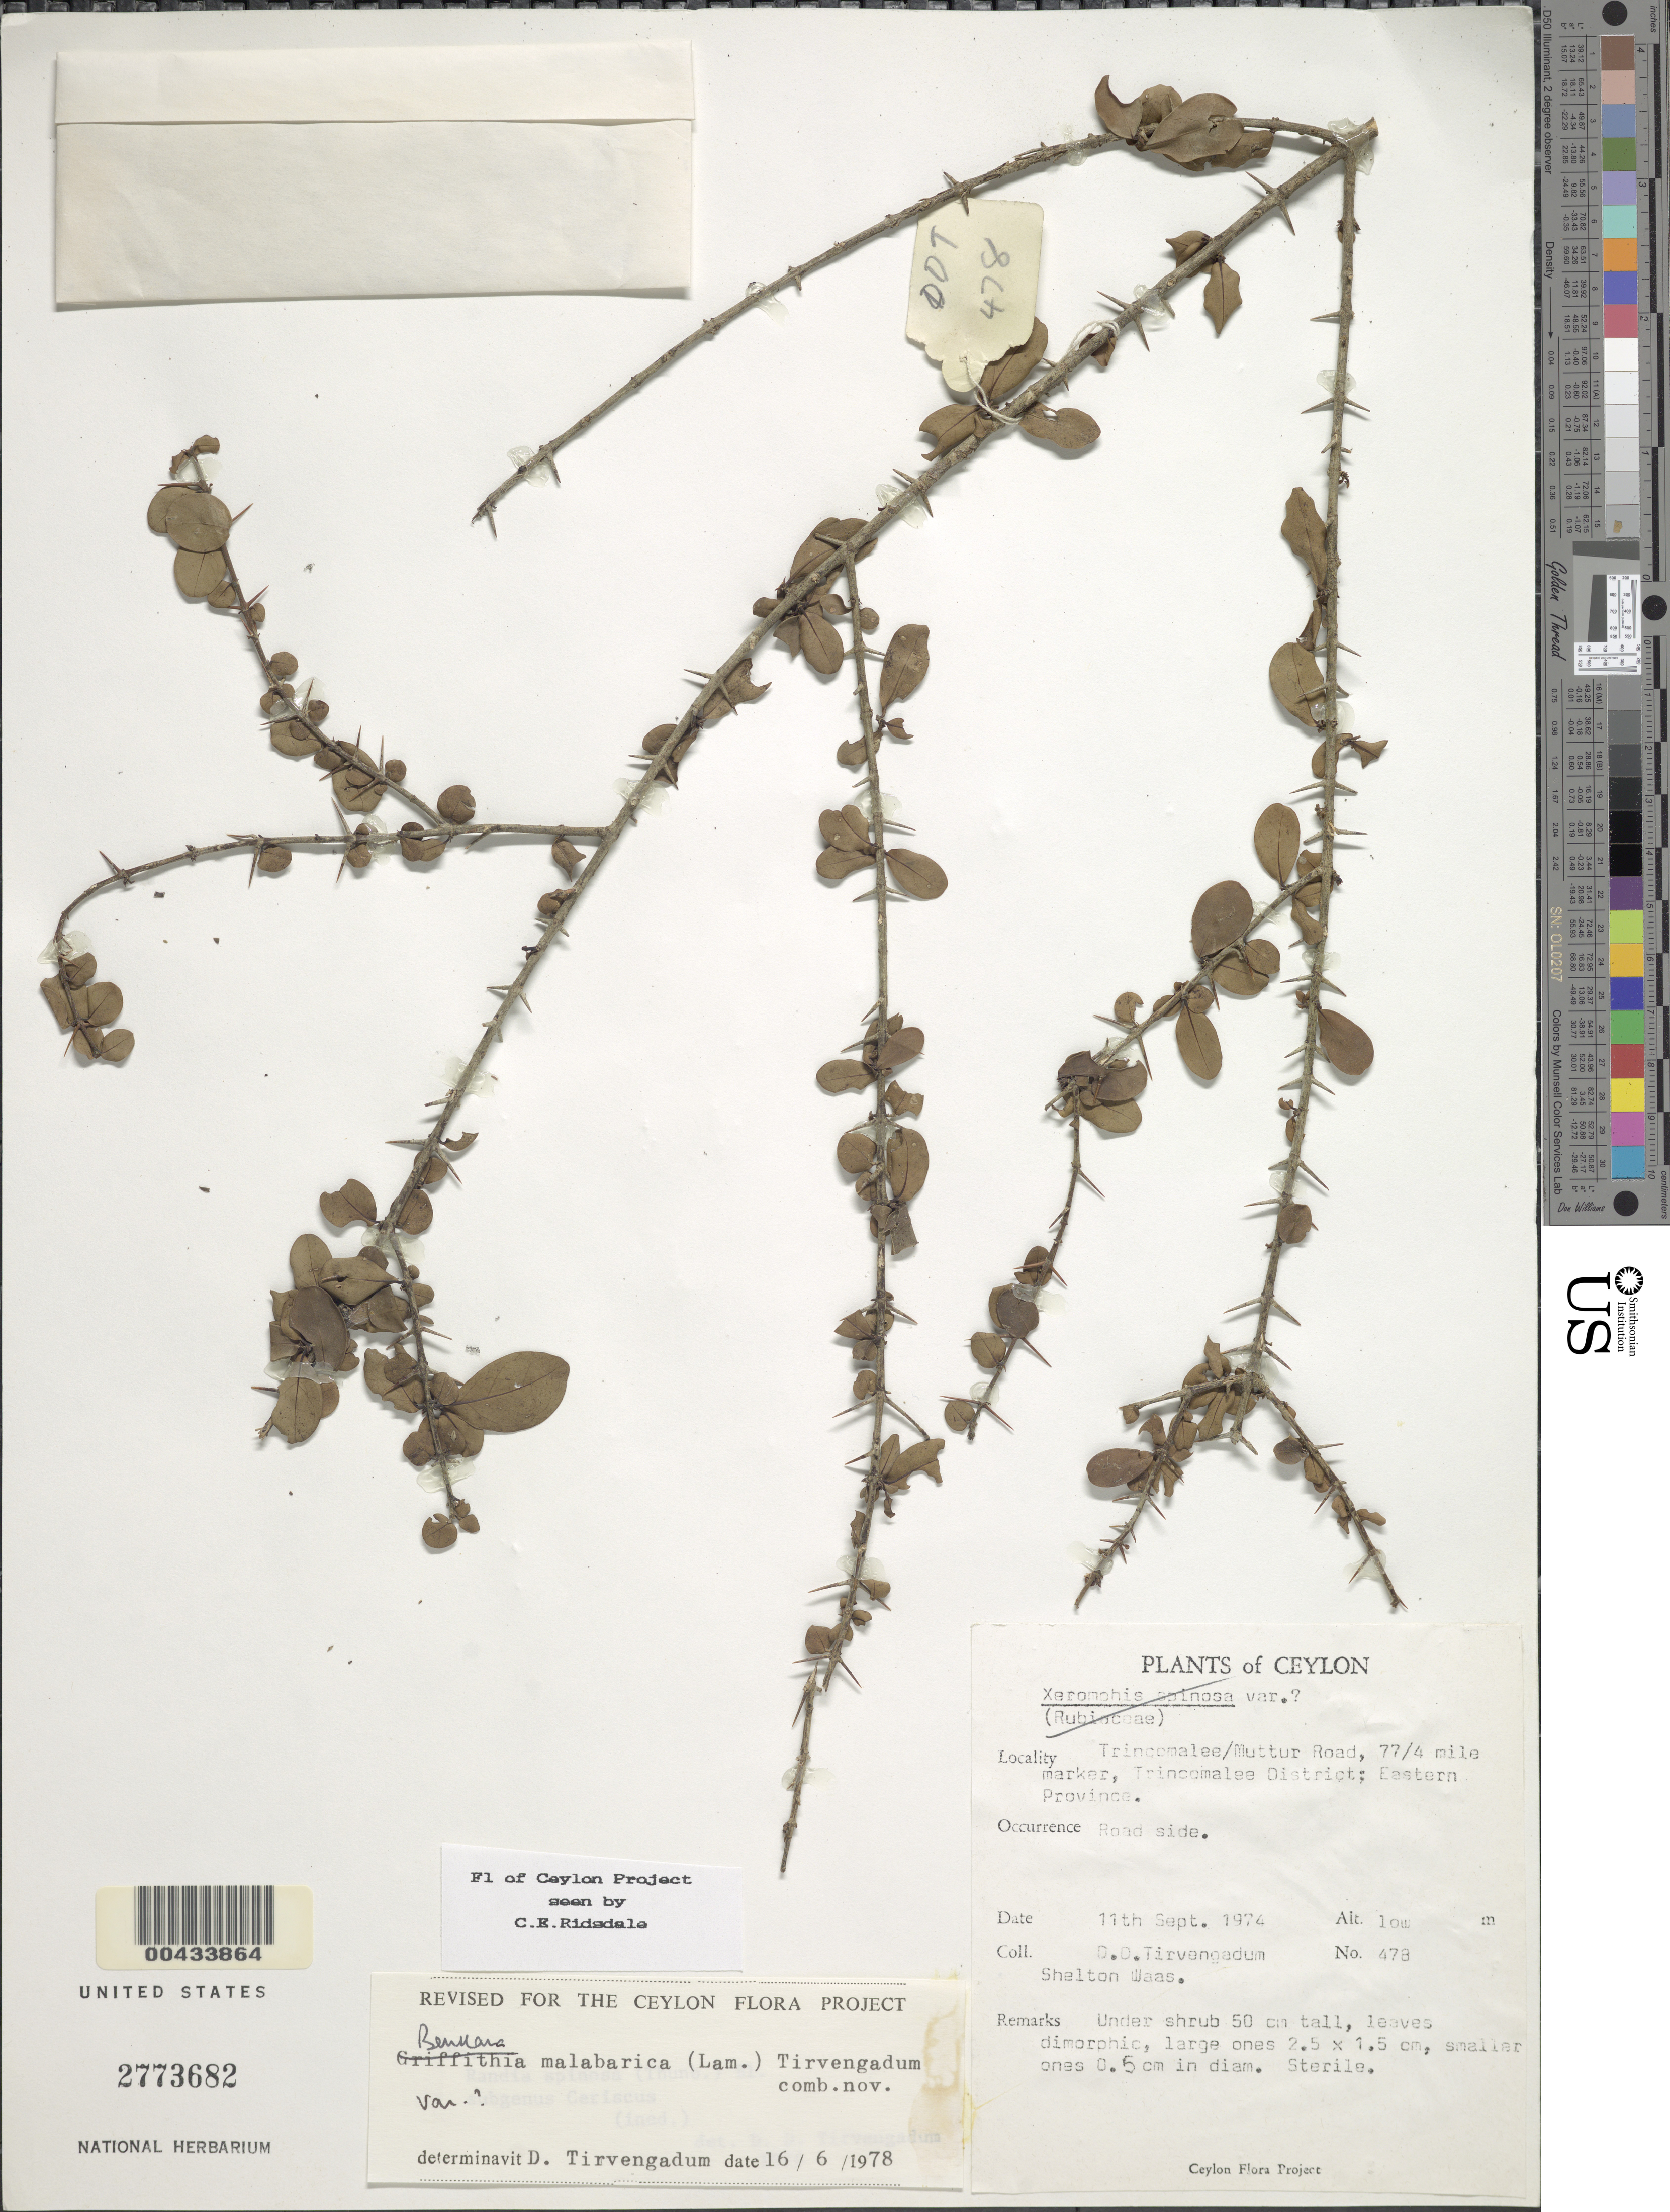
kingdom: Plantae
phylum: Tracheophyta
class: Magnoliopsida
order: Gentianales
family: Rubiaceae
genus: Benkara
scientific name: Benkara malabarica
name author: (Lam.) Tirveng.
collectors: D. Tirvengadum & S. Waas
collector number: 478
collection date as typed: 11 Sep 1974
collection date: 1974-09-11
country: Sri Lanka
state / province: Eastern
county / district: Trincomalee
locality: Trincomalee-Muttur Rd., 77/4 mi marker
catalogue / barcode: US 2773682